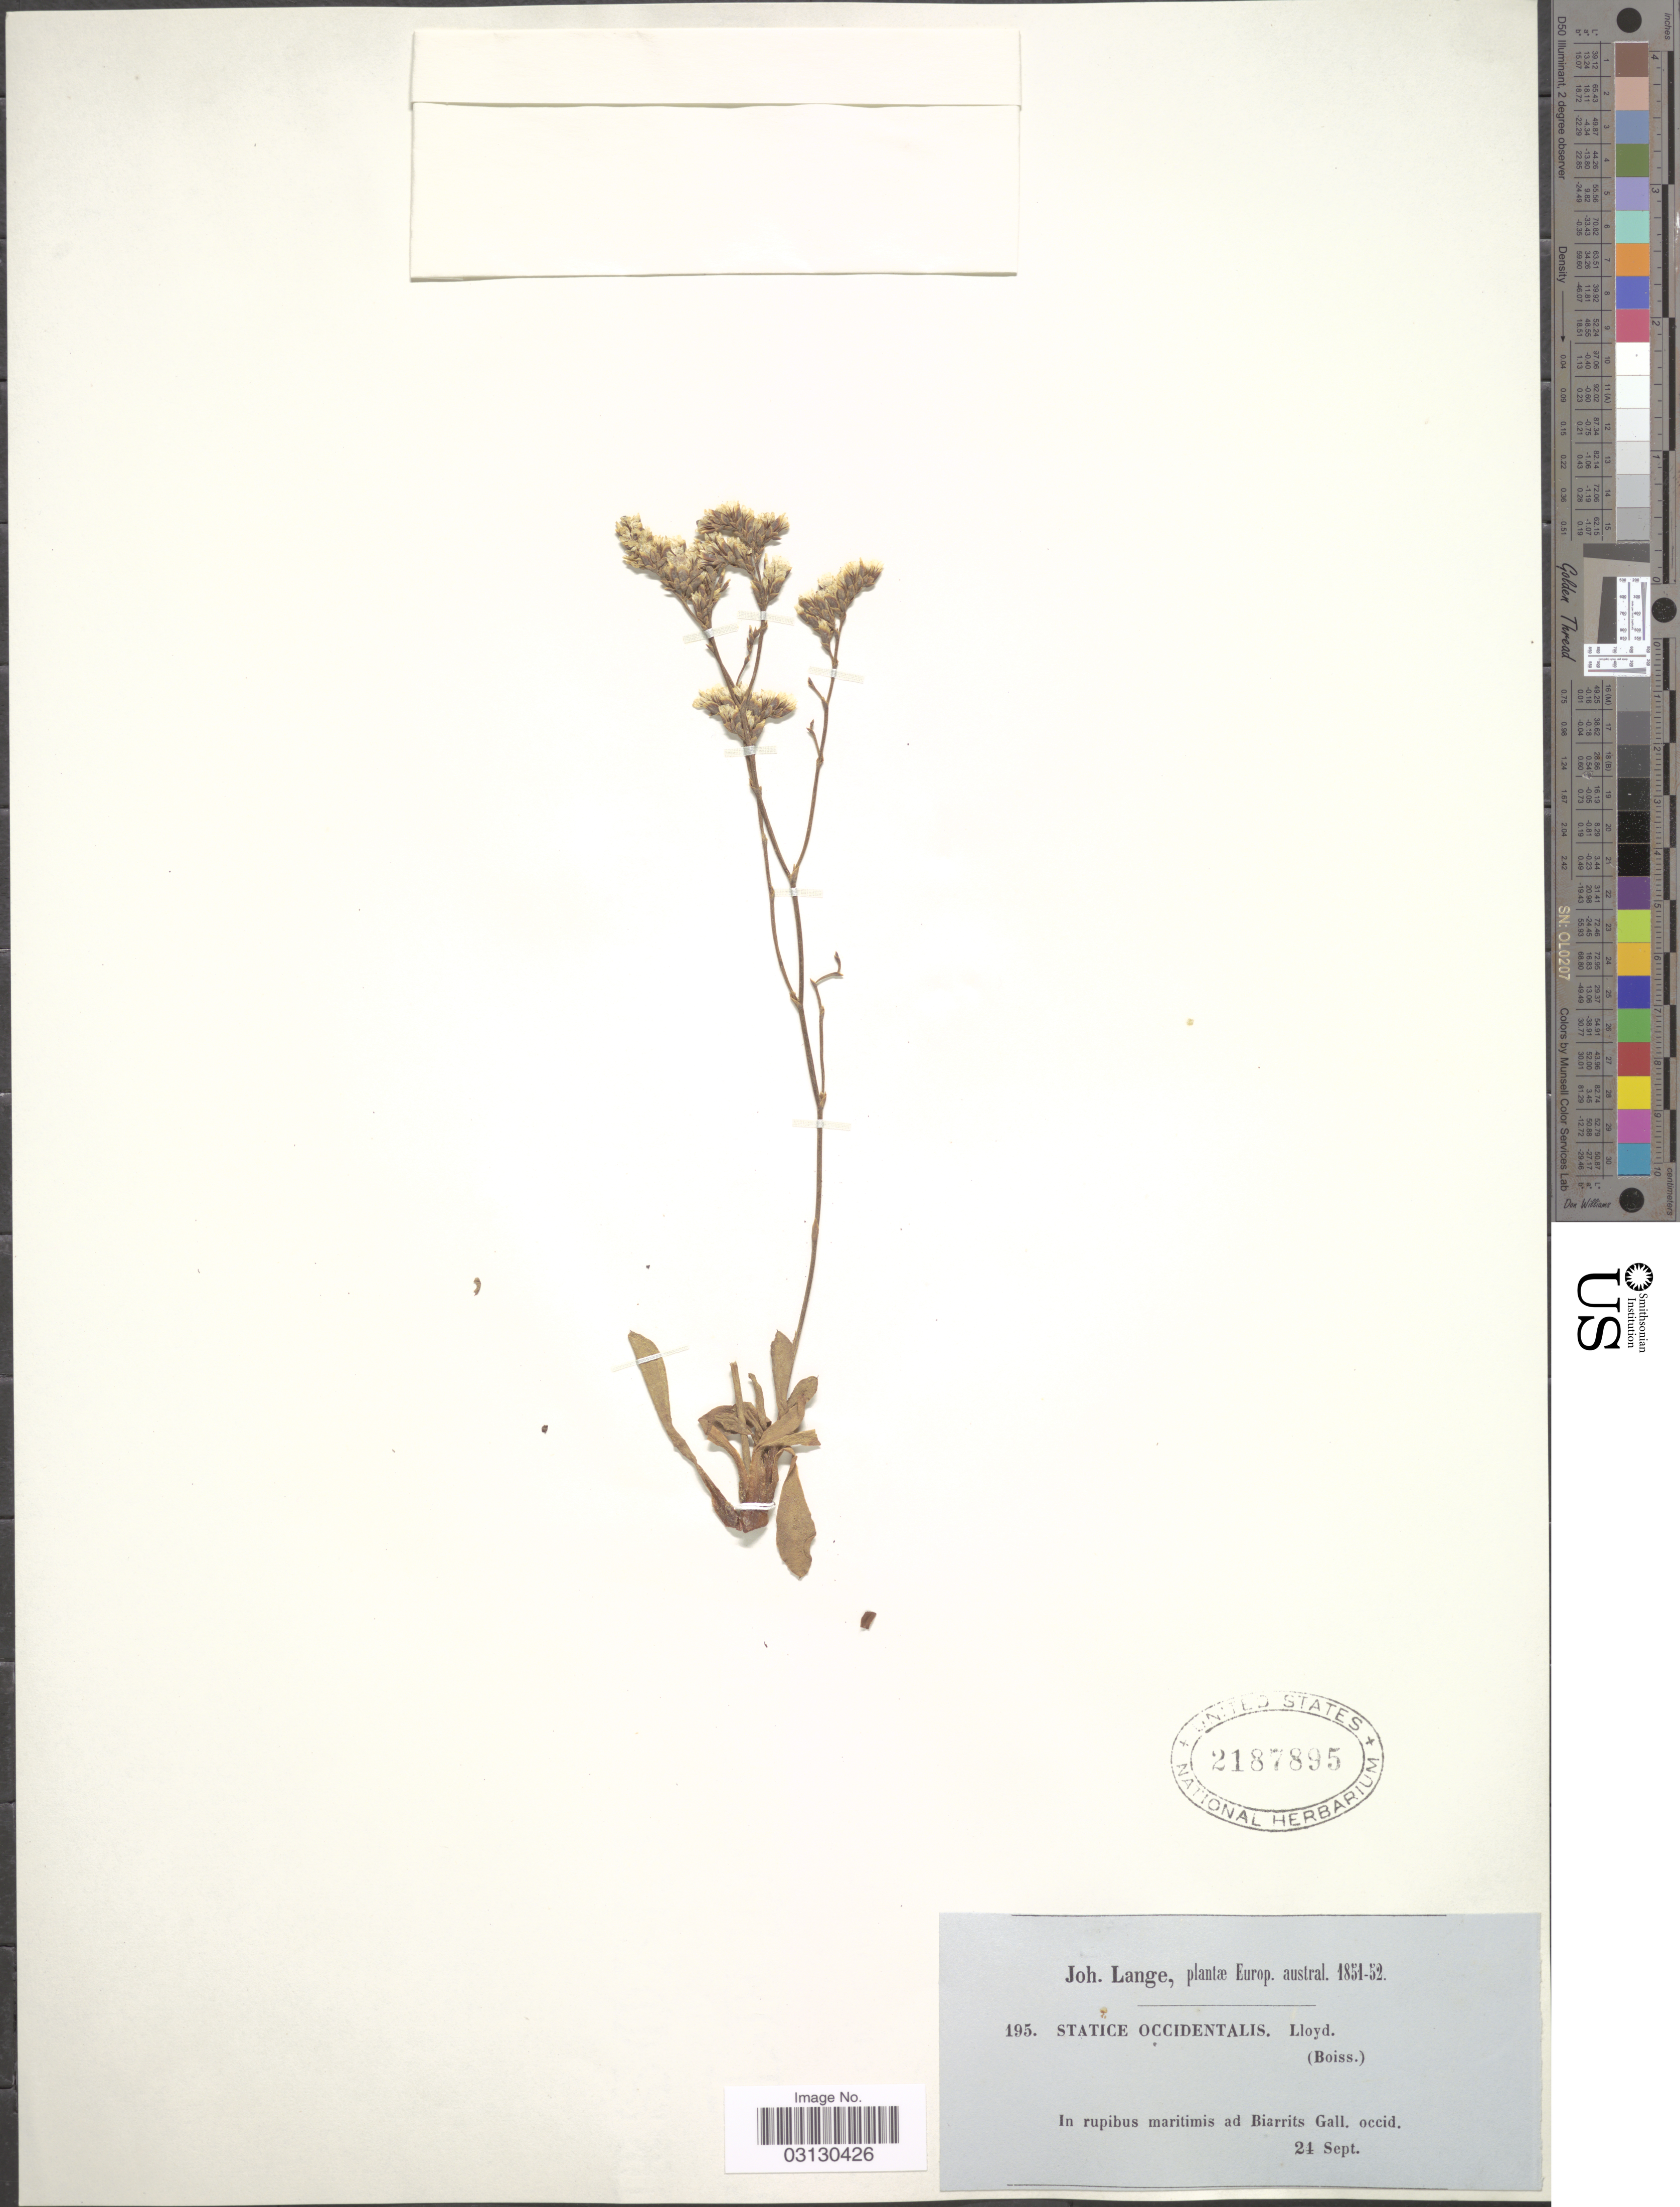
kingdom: Plantae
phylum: Tracheophyta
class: Magnoliopsida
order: Caryophyllales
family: Plumbaginaceae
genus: Limonium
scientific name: Limonium occidentale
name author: (J. Lloyd) Kuntze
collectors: J. M. C. Lange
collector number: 195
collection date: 1851-09-24/1852-09-24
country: France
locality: Europ. austral. Statice occidentalis. In rupibus maritimis ad Biarrits Gall. occid.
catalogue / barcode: US 2187895